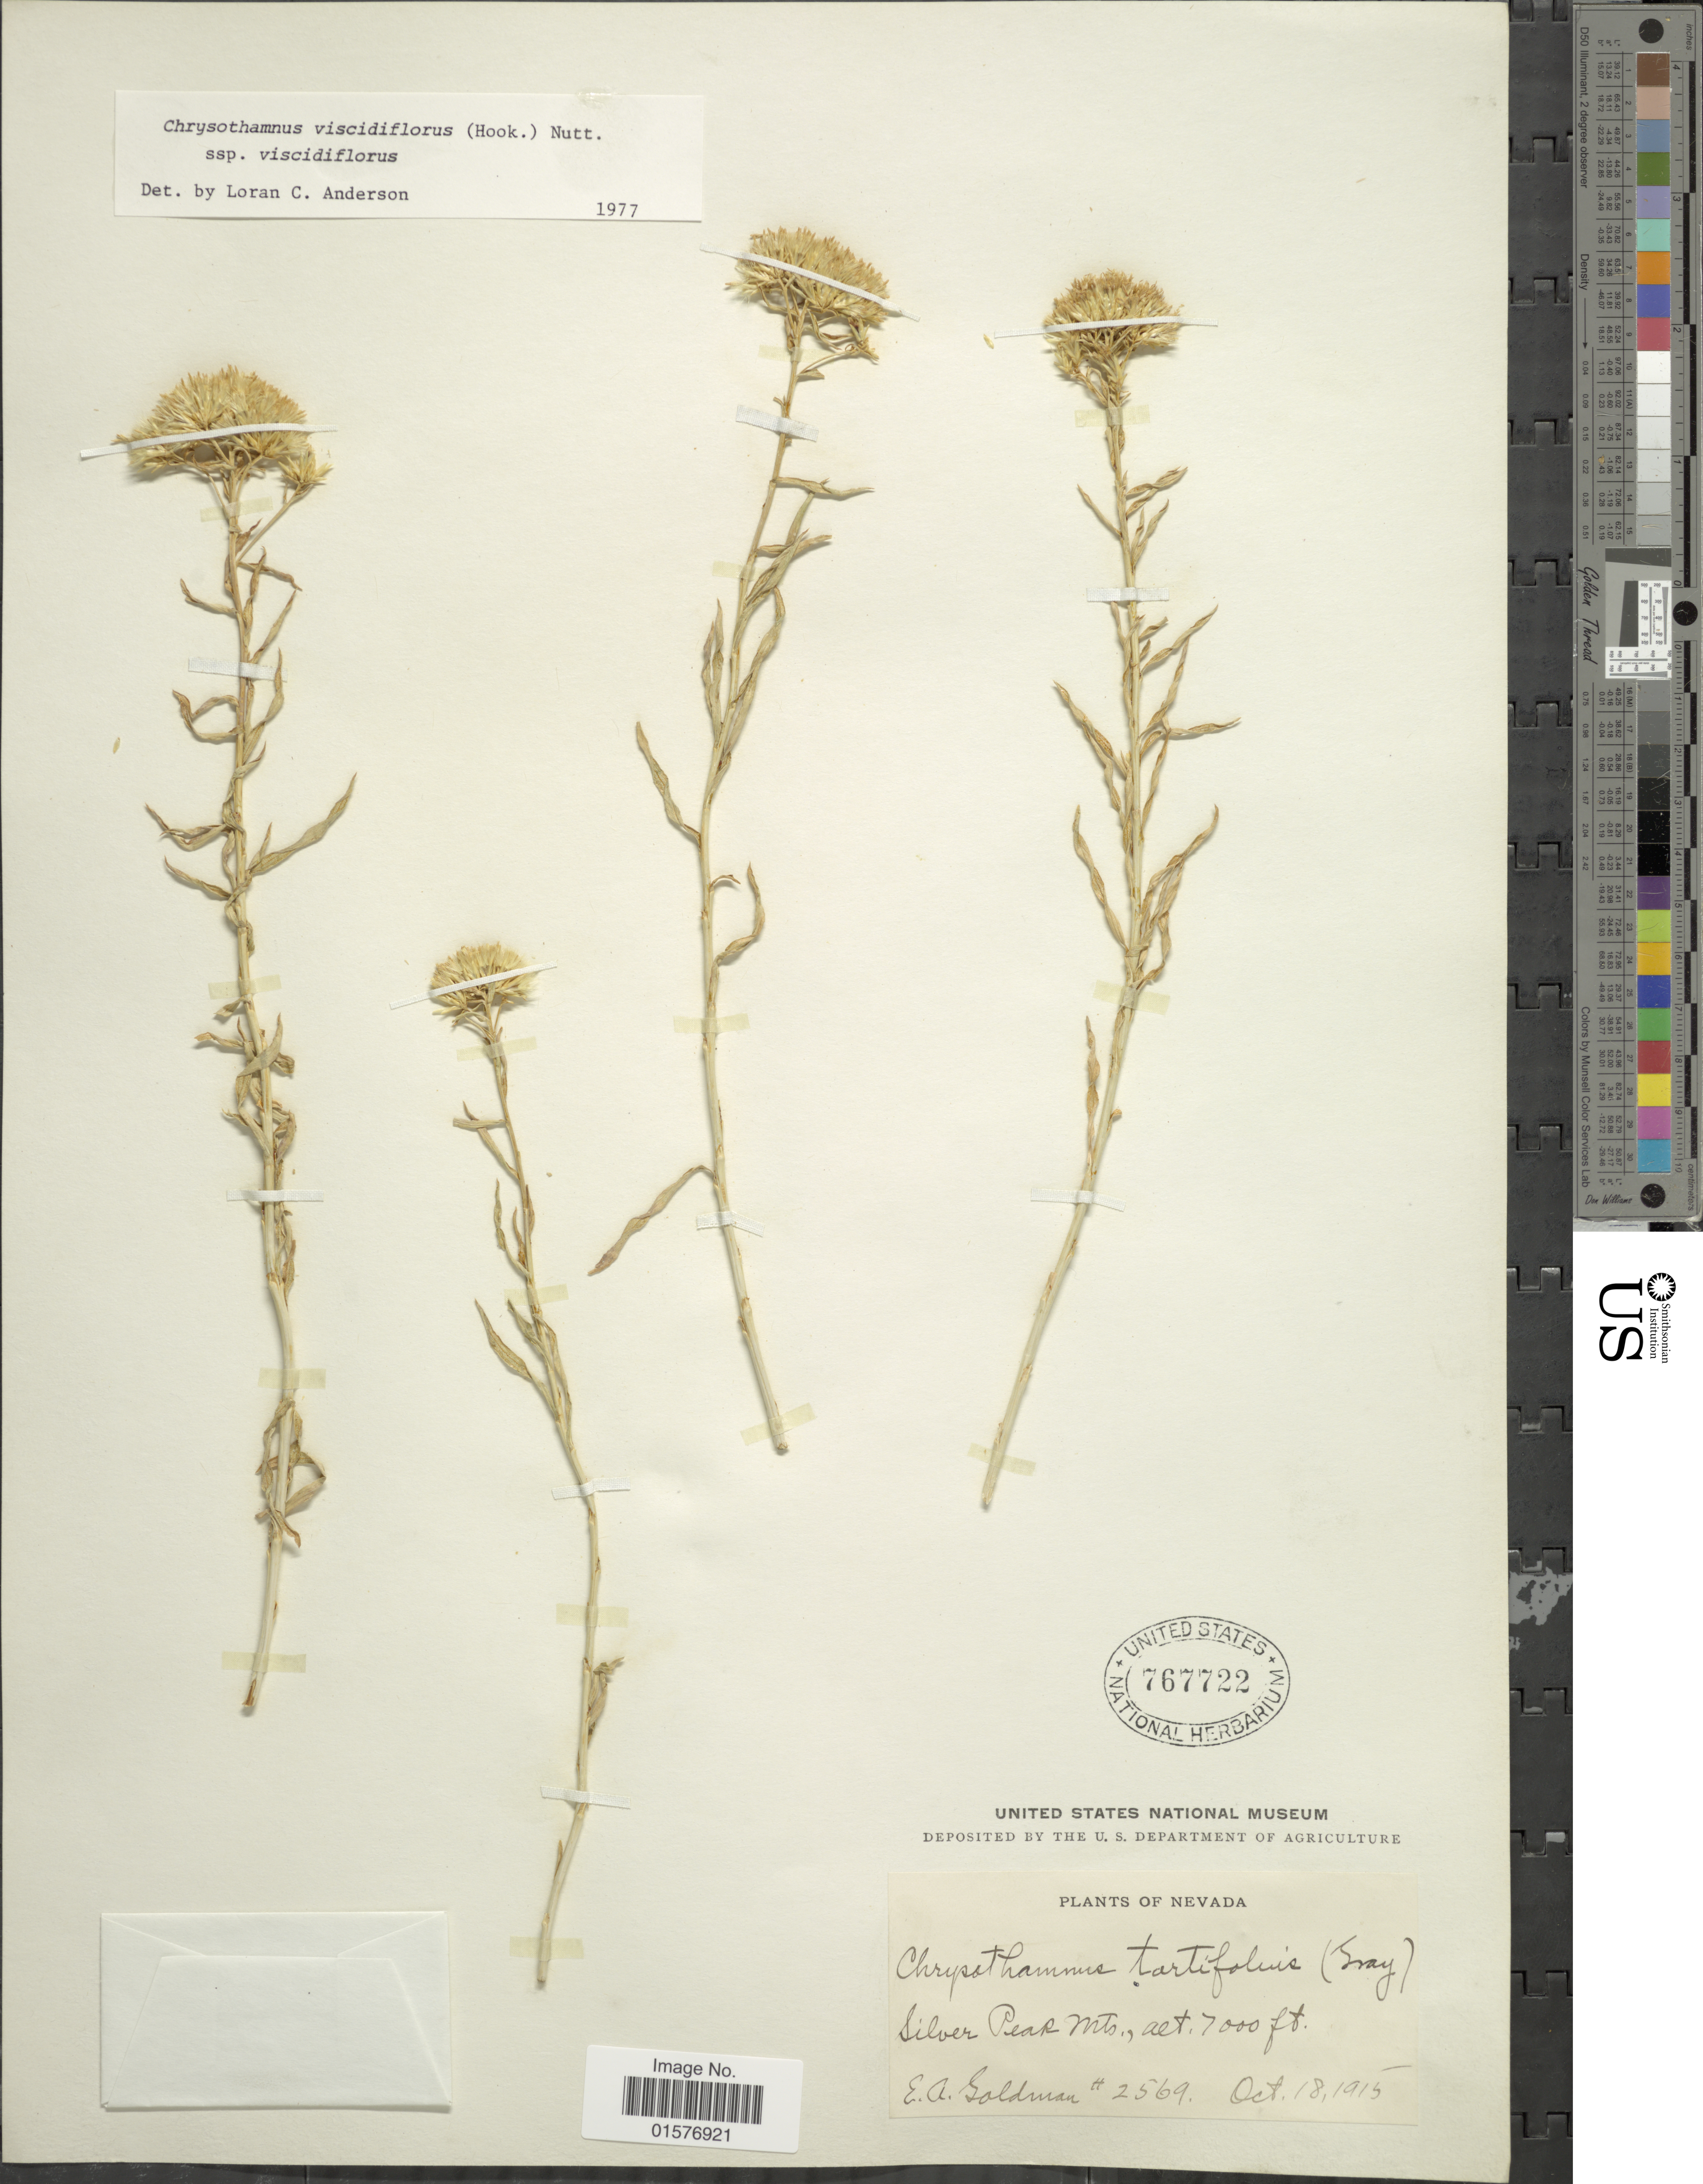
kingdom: Plantae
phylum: Tracheophyta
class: Magnoliopsida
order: Asterales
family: Asteraceae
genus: Chrysothamnus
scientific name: Chrysothamnus viscidiflorus subsp. viscidiflorus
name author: (Hook.) Nutt.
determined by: Urbatsch, Lowell E., Curator (LSU), Louisiana State University (UNITED STATES)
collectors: E. A. Goldman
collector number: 2669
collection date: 1915-10-18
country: United States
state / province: Nevada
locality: Silver Peak Mts.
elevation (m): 2134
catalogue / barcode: US 767722